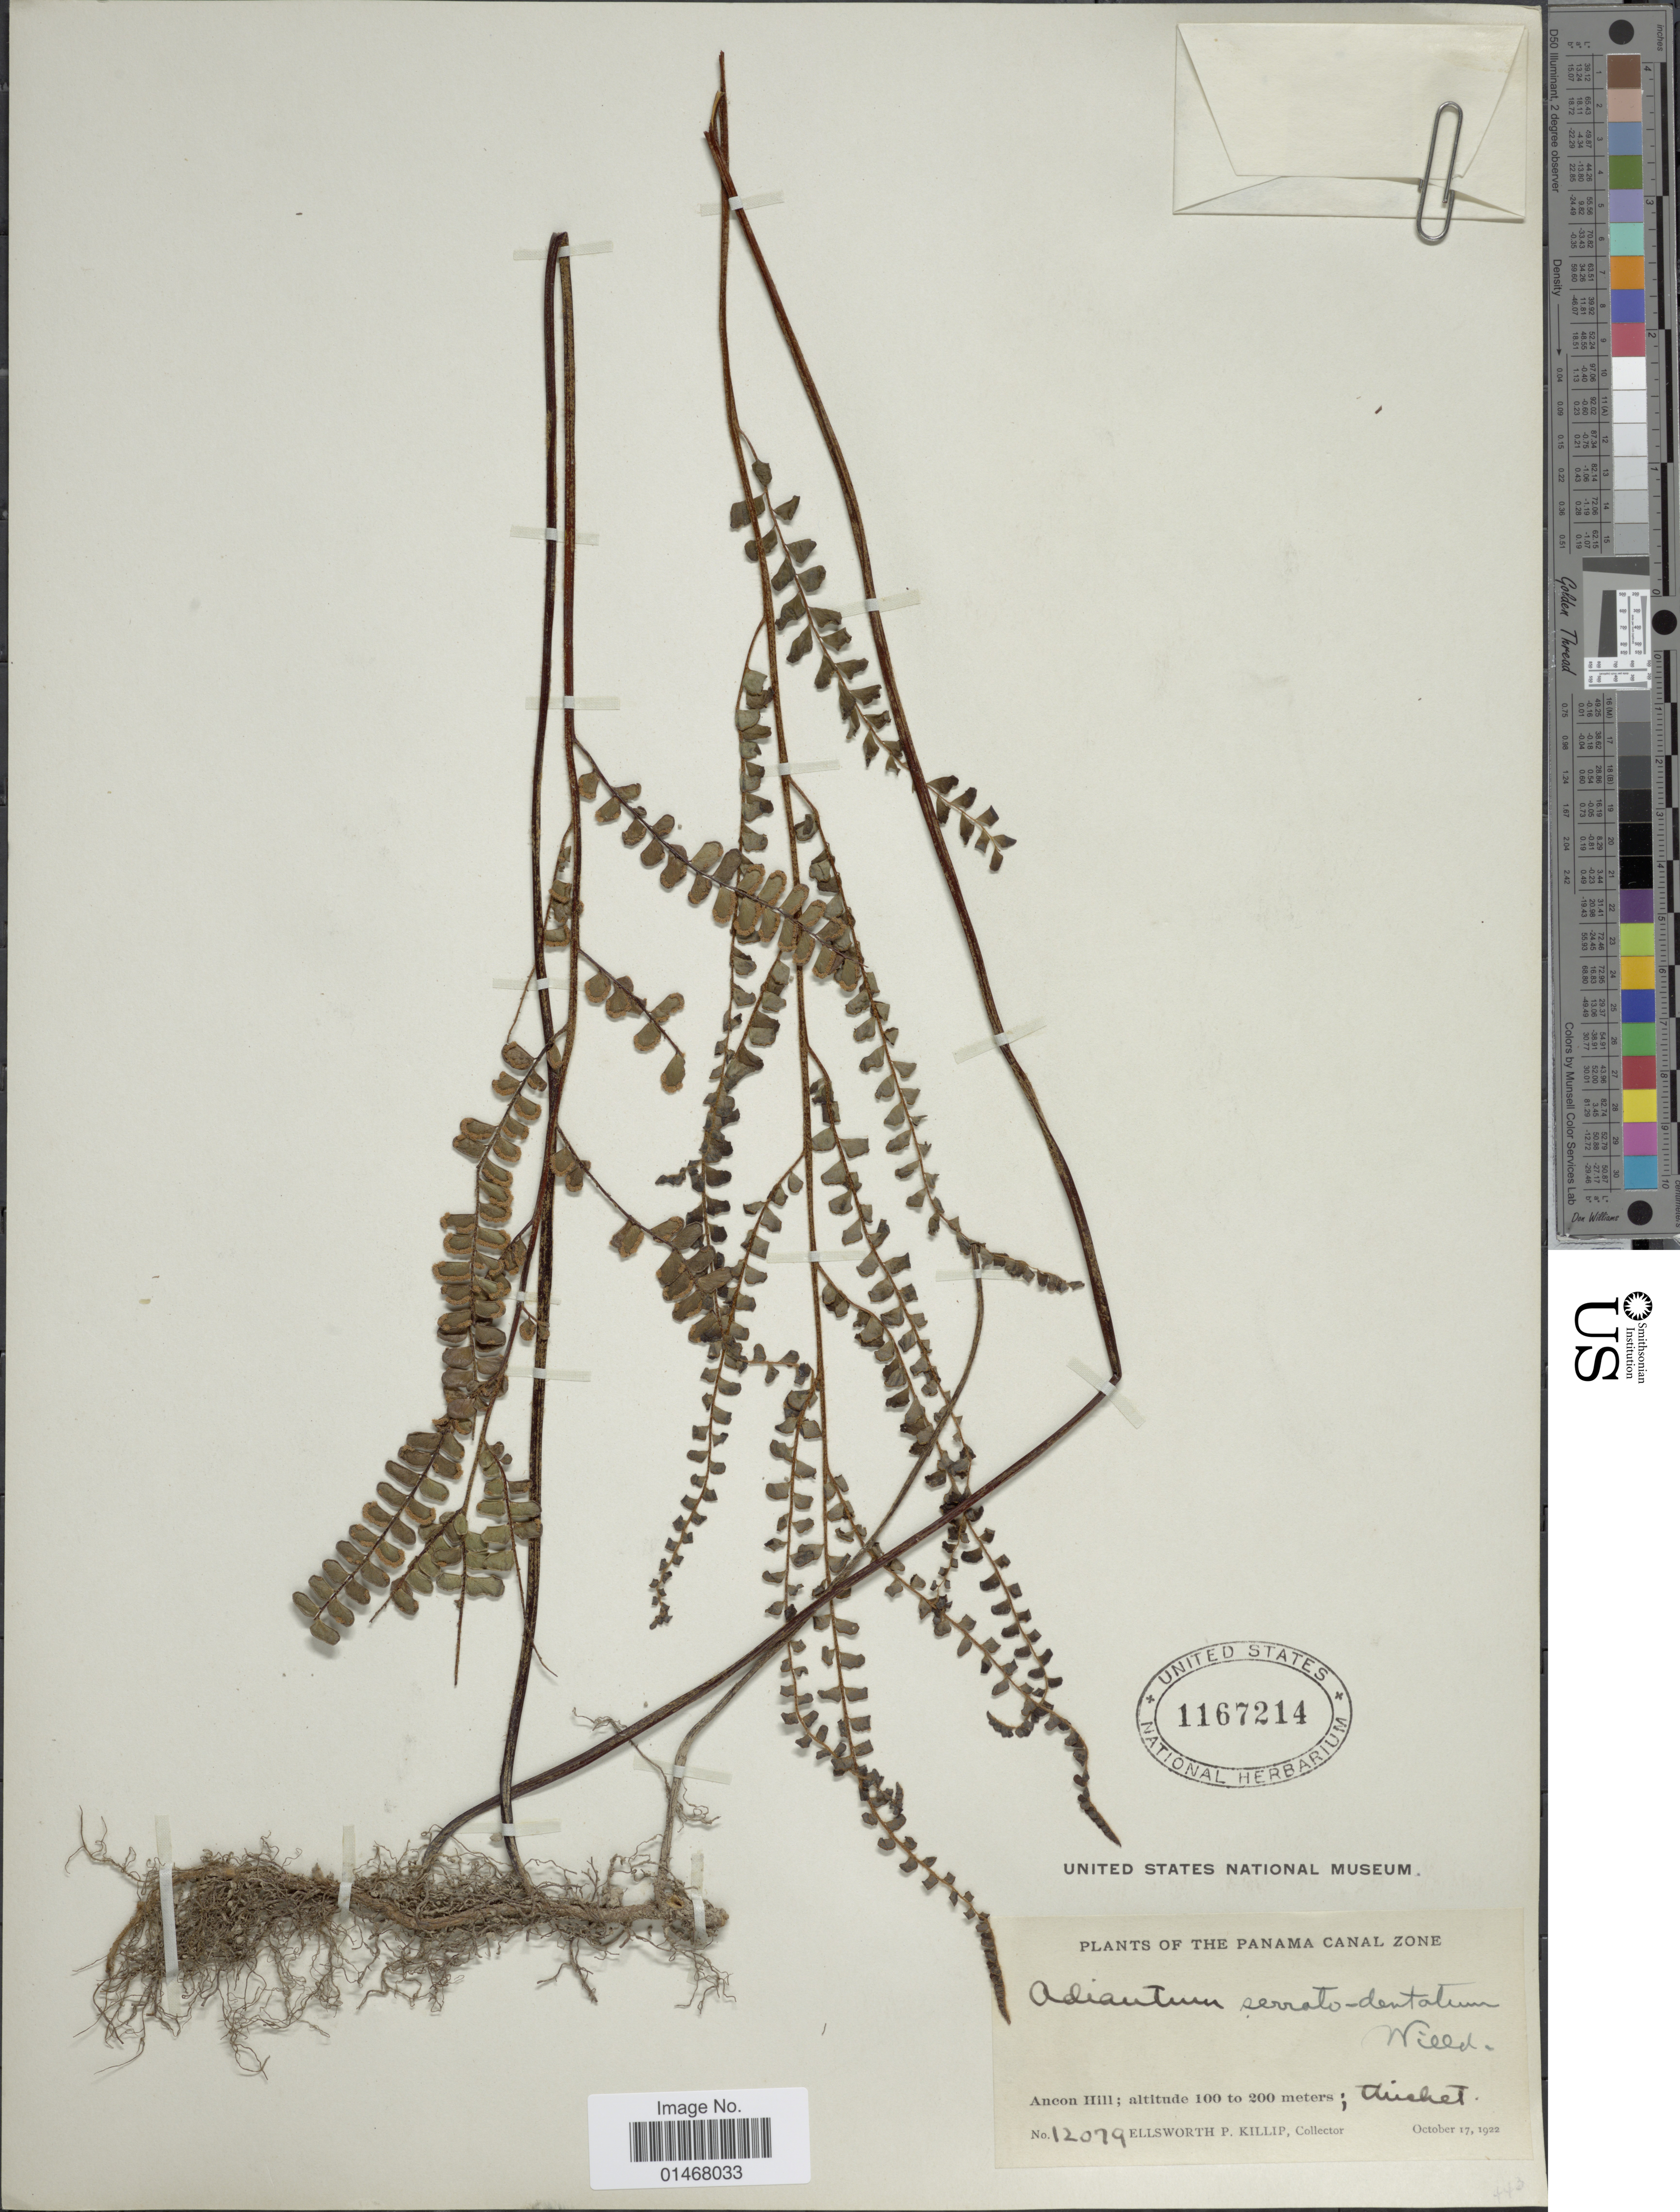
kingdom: Plantae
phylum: Tracheophyta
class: Polypodiopsida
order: Polypodiales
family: Pteridaceae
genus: Adiantum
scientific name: Adiantum serratodentatum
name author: Humb. & Bonpl. ex Willd.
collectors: E. P. Killip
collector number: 12079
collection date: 1922-10-17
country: Panama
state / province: Colón / Panamá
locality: The Panama Canal Zone, Ancon Hill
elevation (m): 100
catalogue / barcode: US 1167214